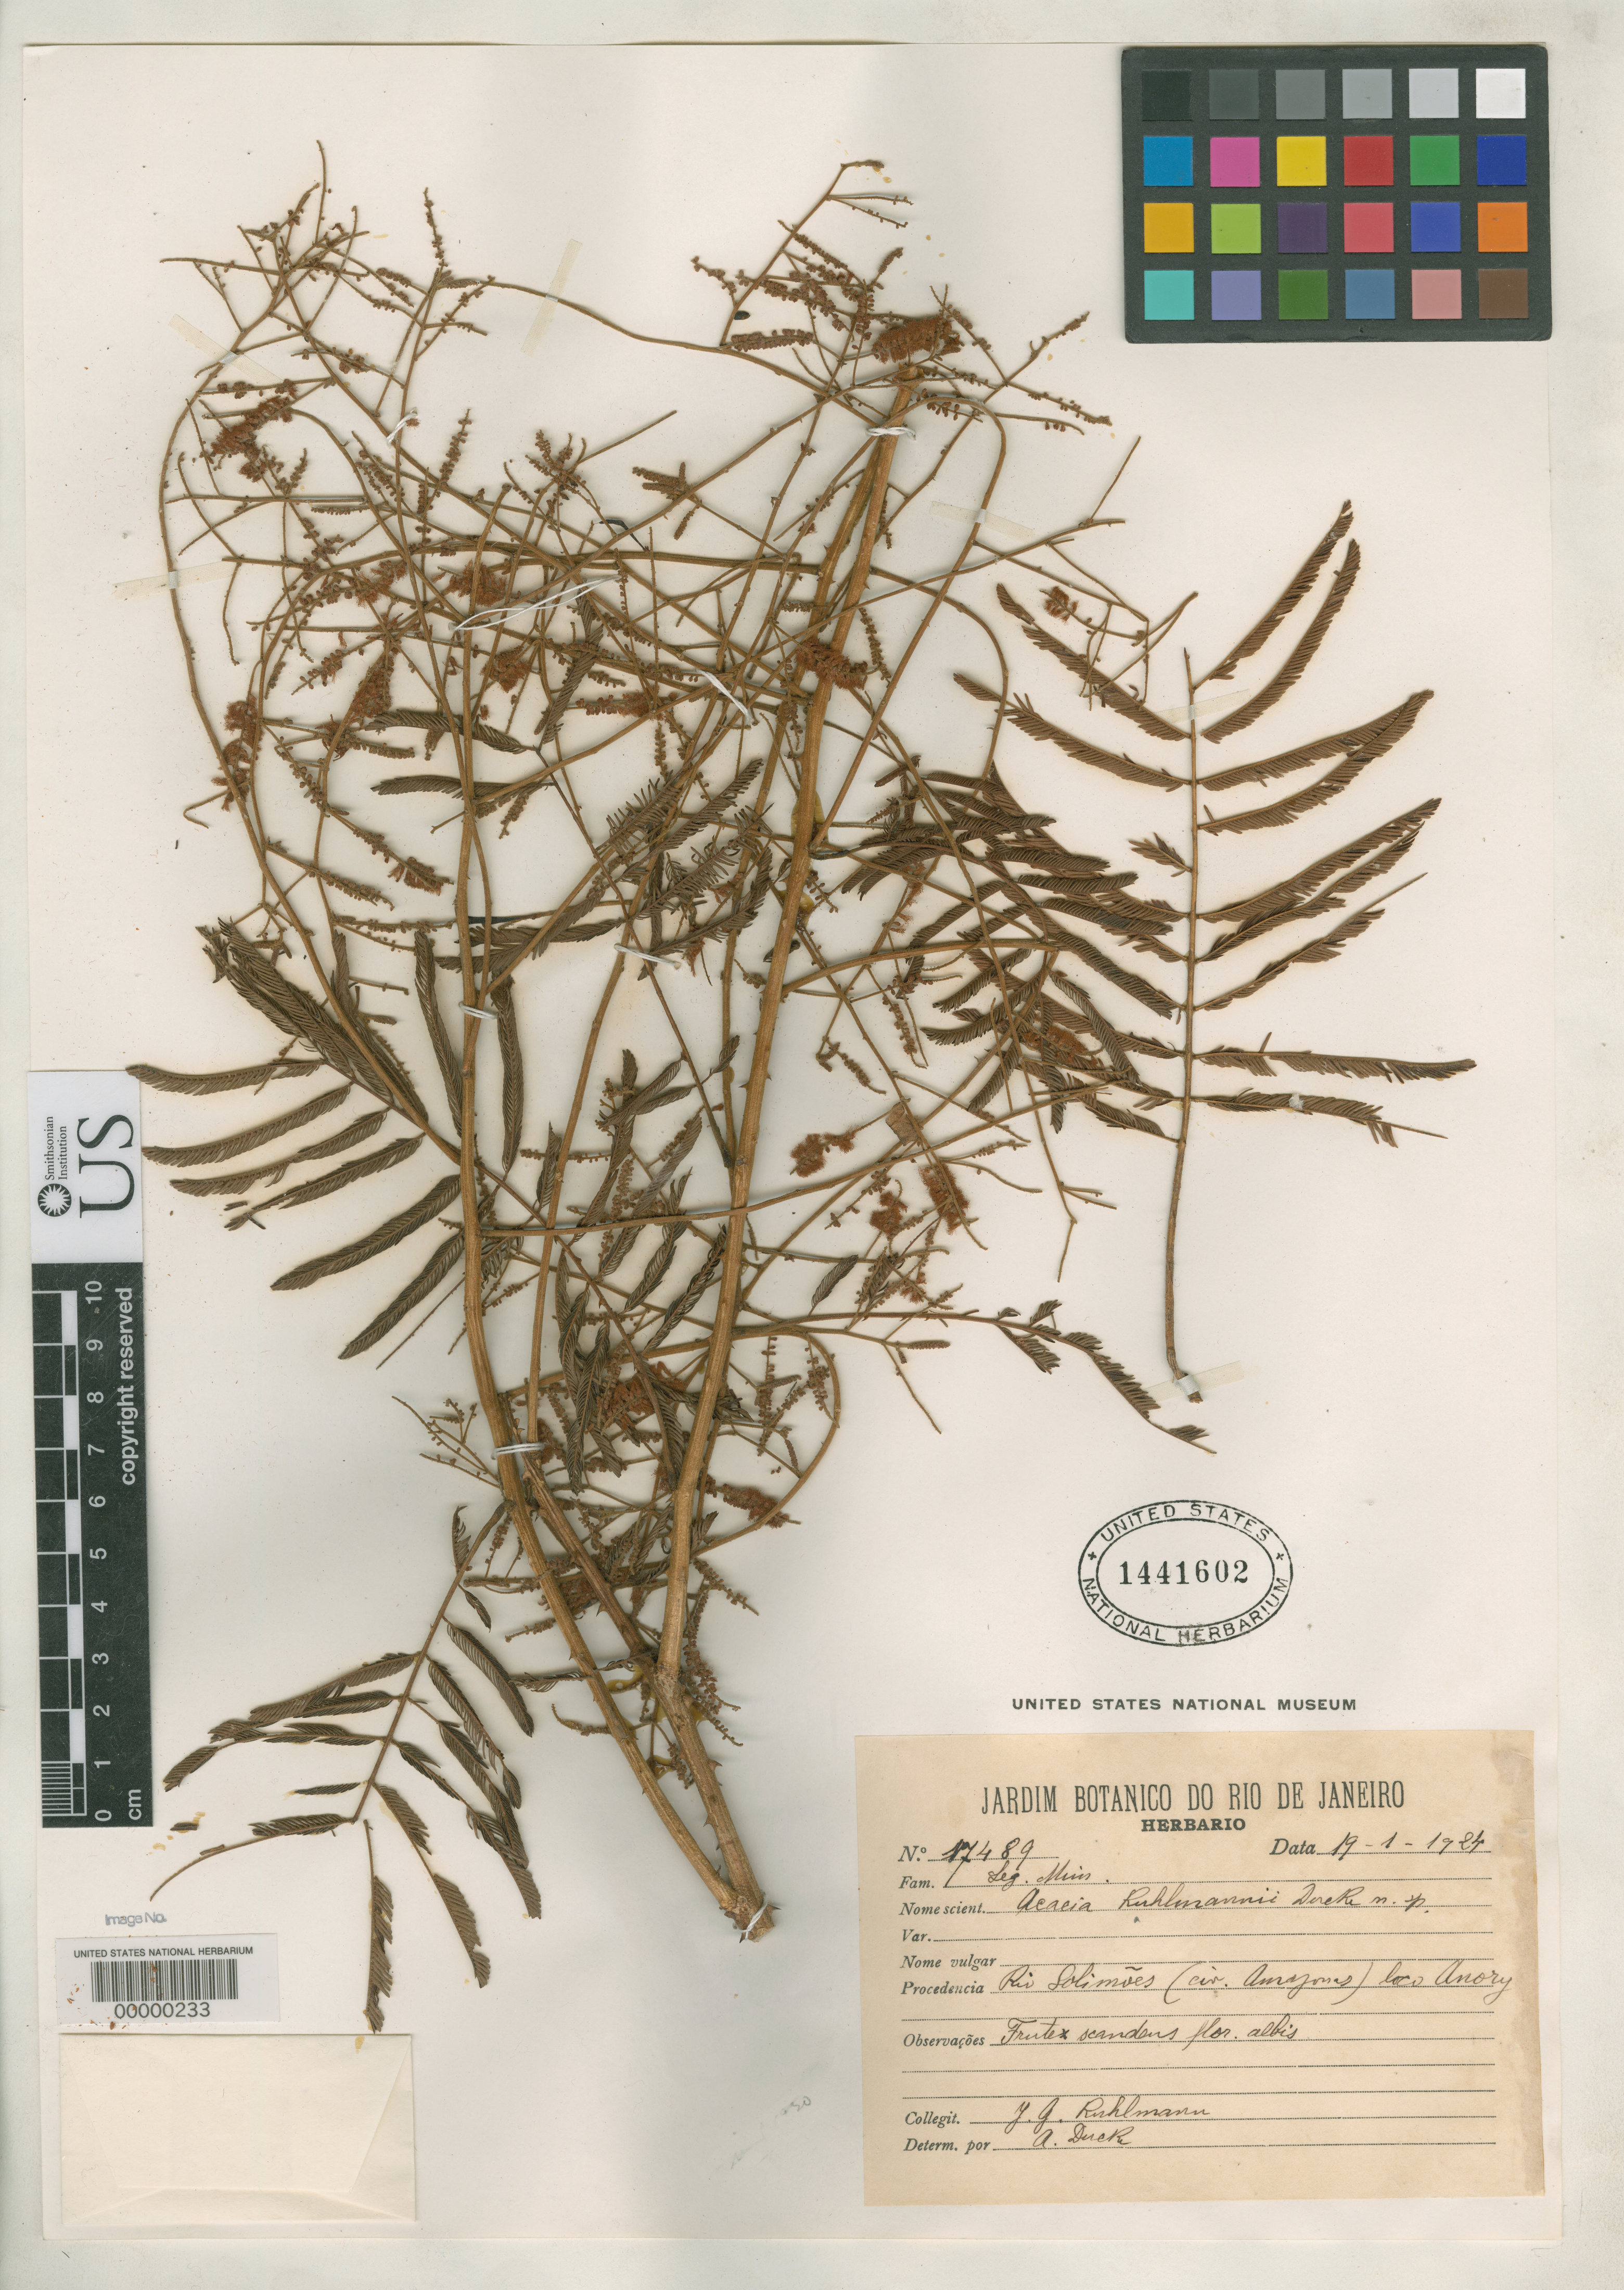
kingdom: Plantae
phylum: Tracheophyta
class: Magnoliopsida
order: Fabales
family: Fabaceae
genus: Acacia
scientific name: Acacia kuhlmannii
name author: Ducke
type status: Isosyntype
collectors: J. G. Kuhlmann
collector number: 17489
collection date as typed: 19 Jan 1924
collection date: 1924-01-19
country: Brazil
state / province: Amazonas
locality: Solimoes loco Anory.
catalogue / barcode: US 1441602